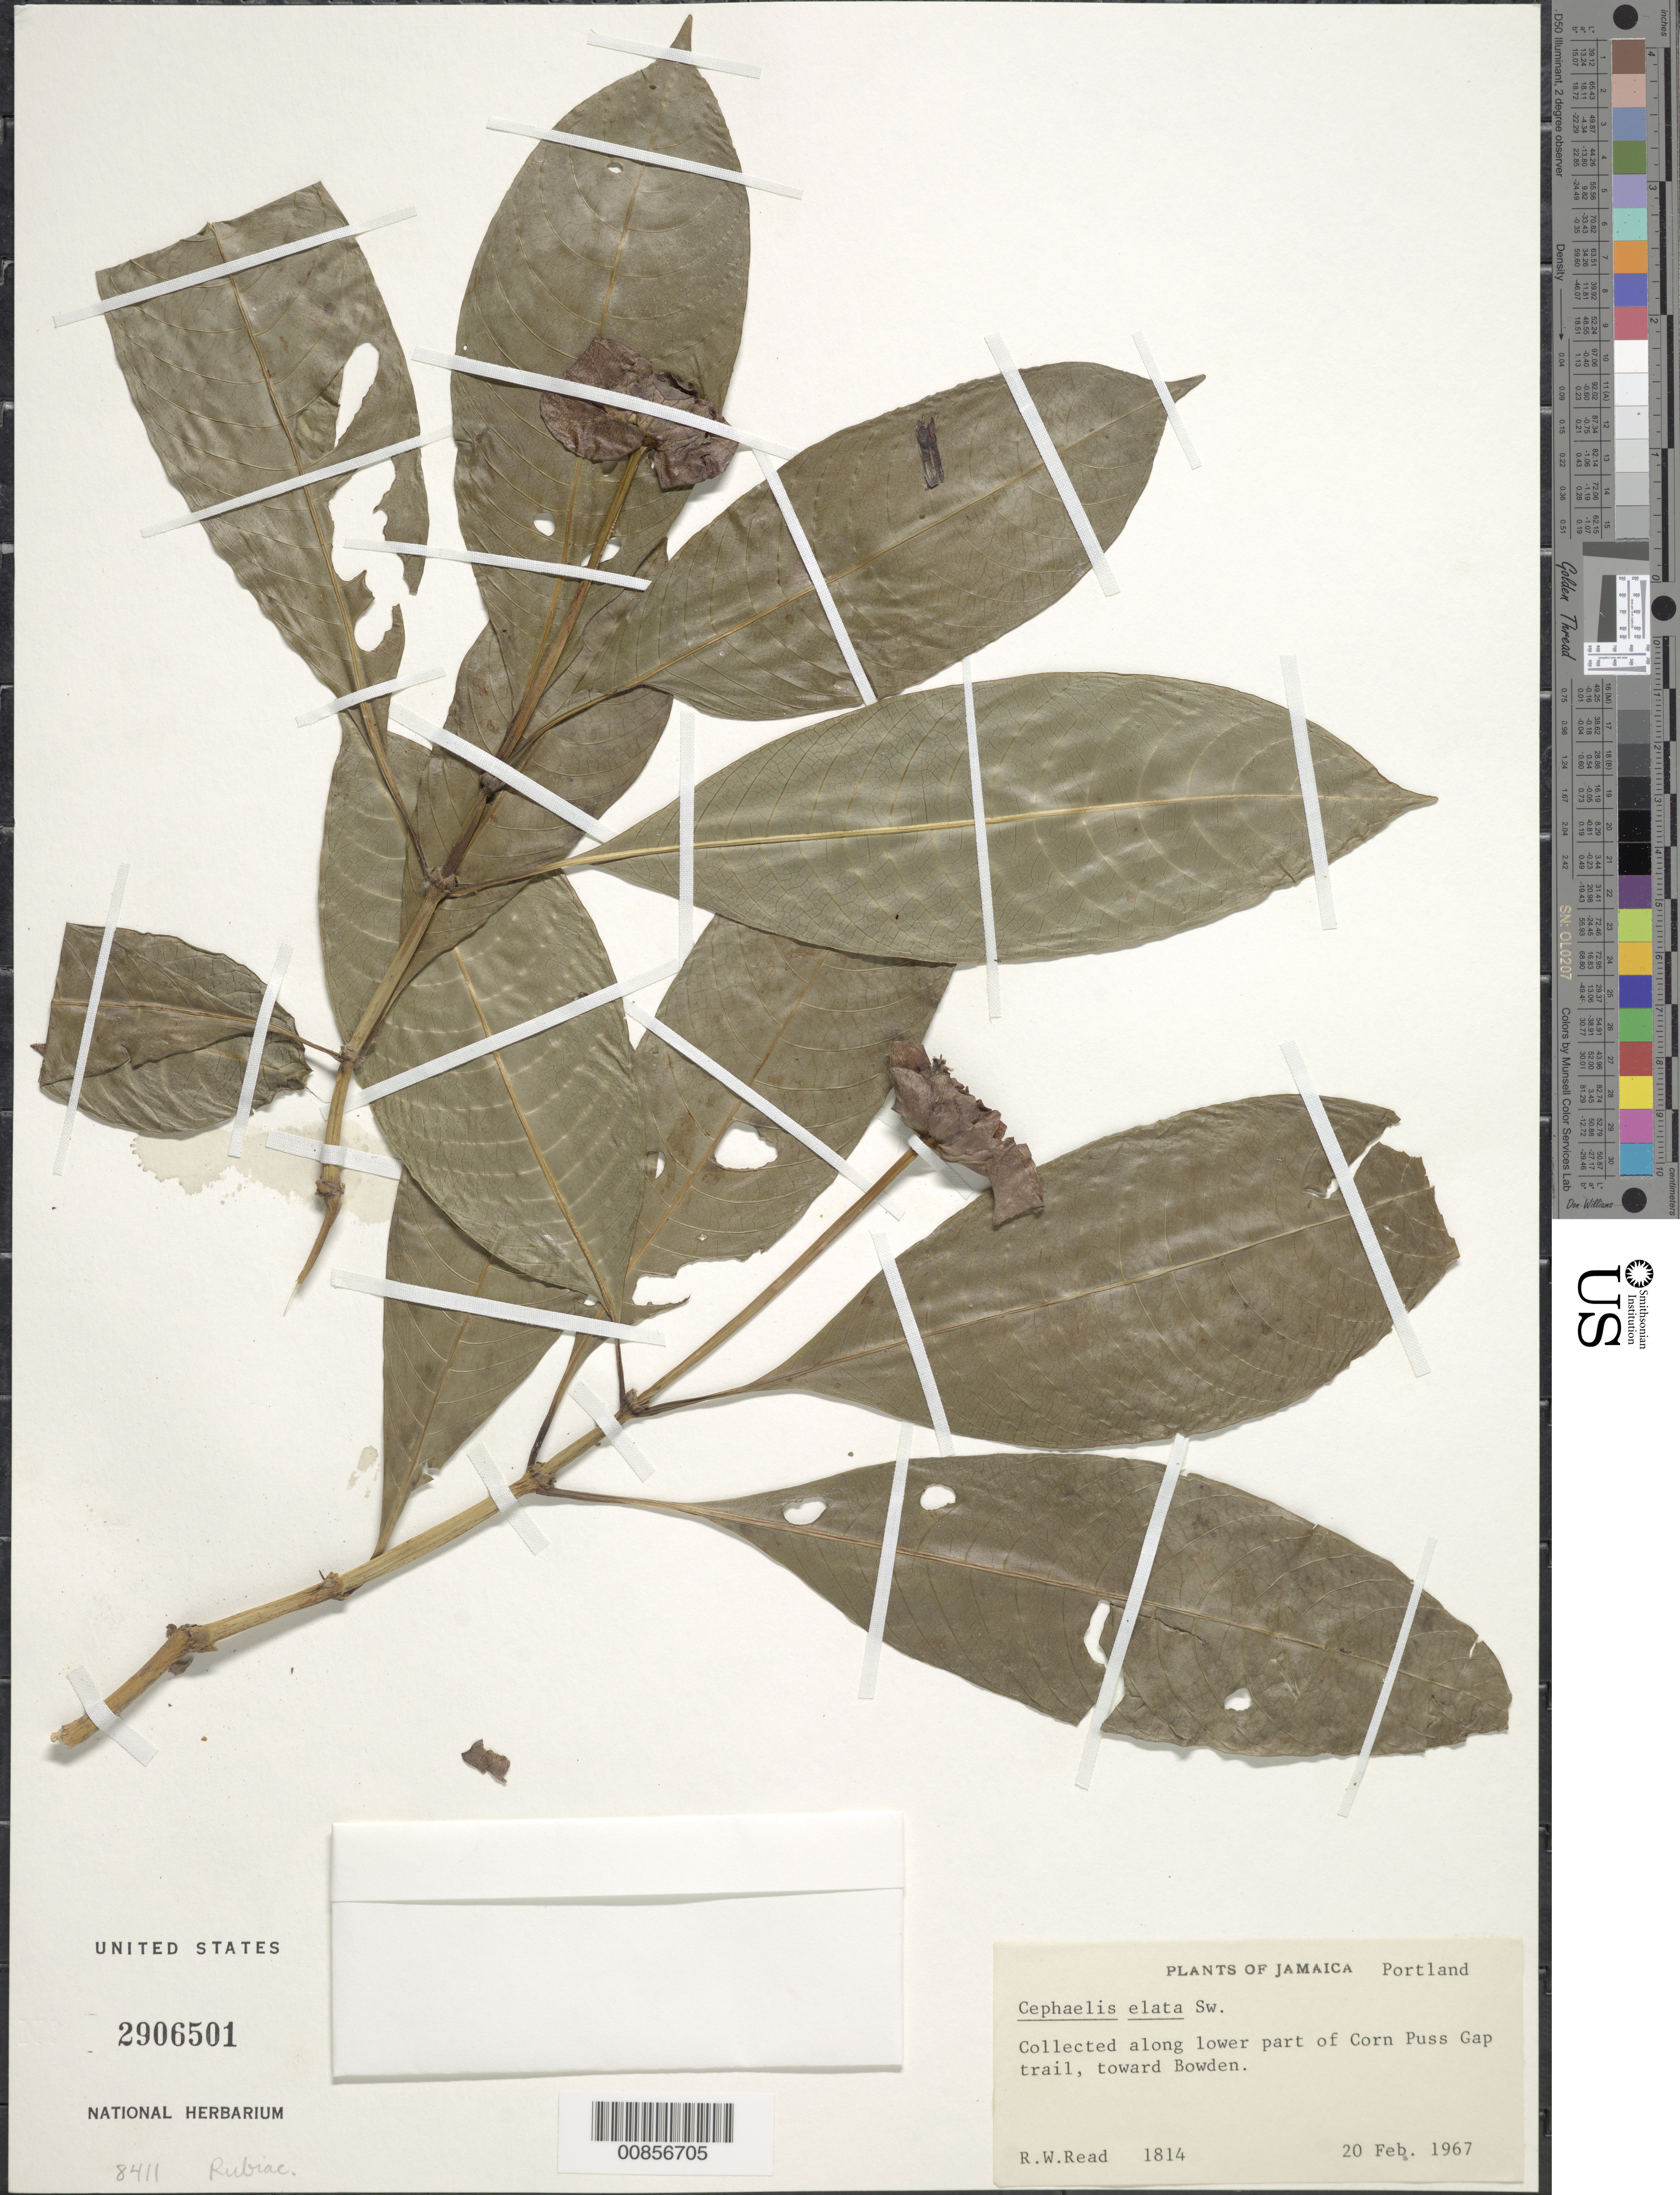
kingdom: Plantae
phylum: Tracheophyta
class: Magnoliopsida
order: Gentianales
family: Rubiaceae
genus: Psychotria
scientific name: Psychotria elata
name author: (Sw.) Hammel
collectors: R. W. Read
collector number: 1814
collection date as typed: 20 Feb 1967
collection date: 1967-02-20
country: Jamaica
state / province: Portland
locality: Along lower part of Corn Puss Gap trail, towards Bowden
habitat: Along lower part of trail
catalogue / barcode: US 2906501